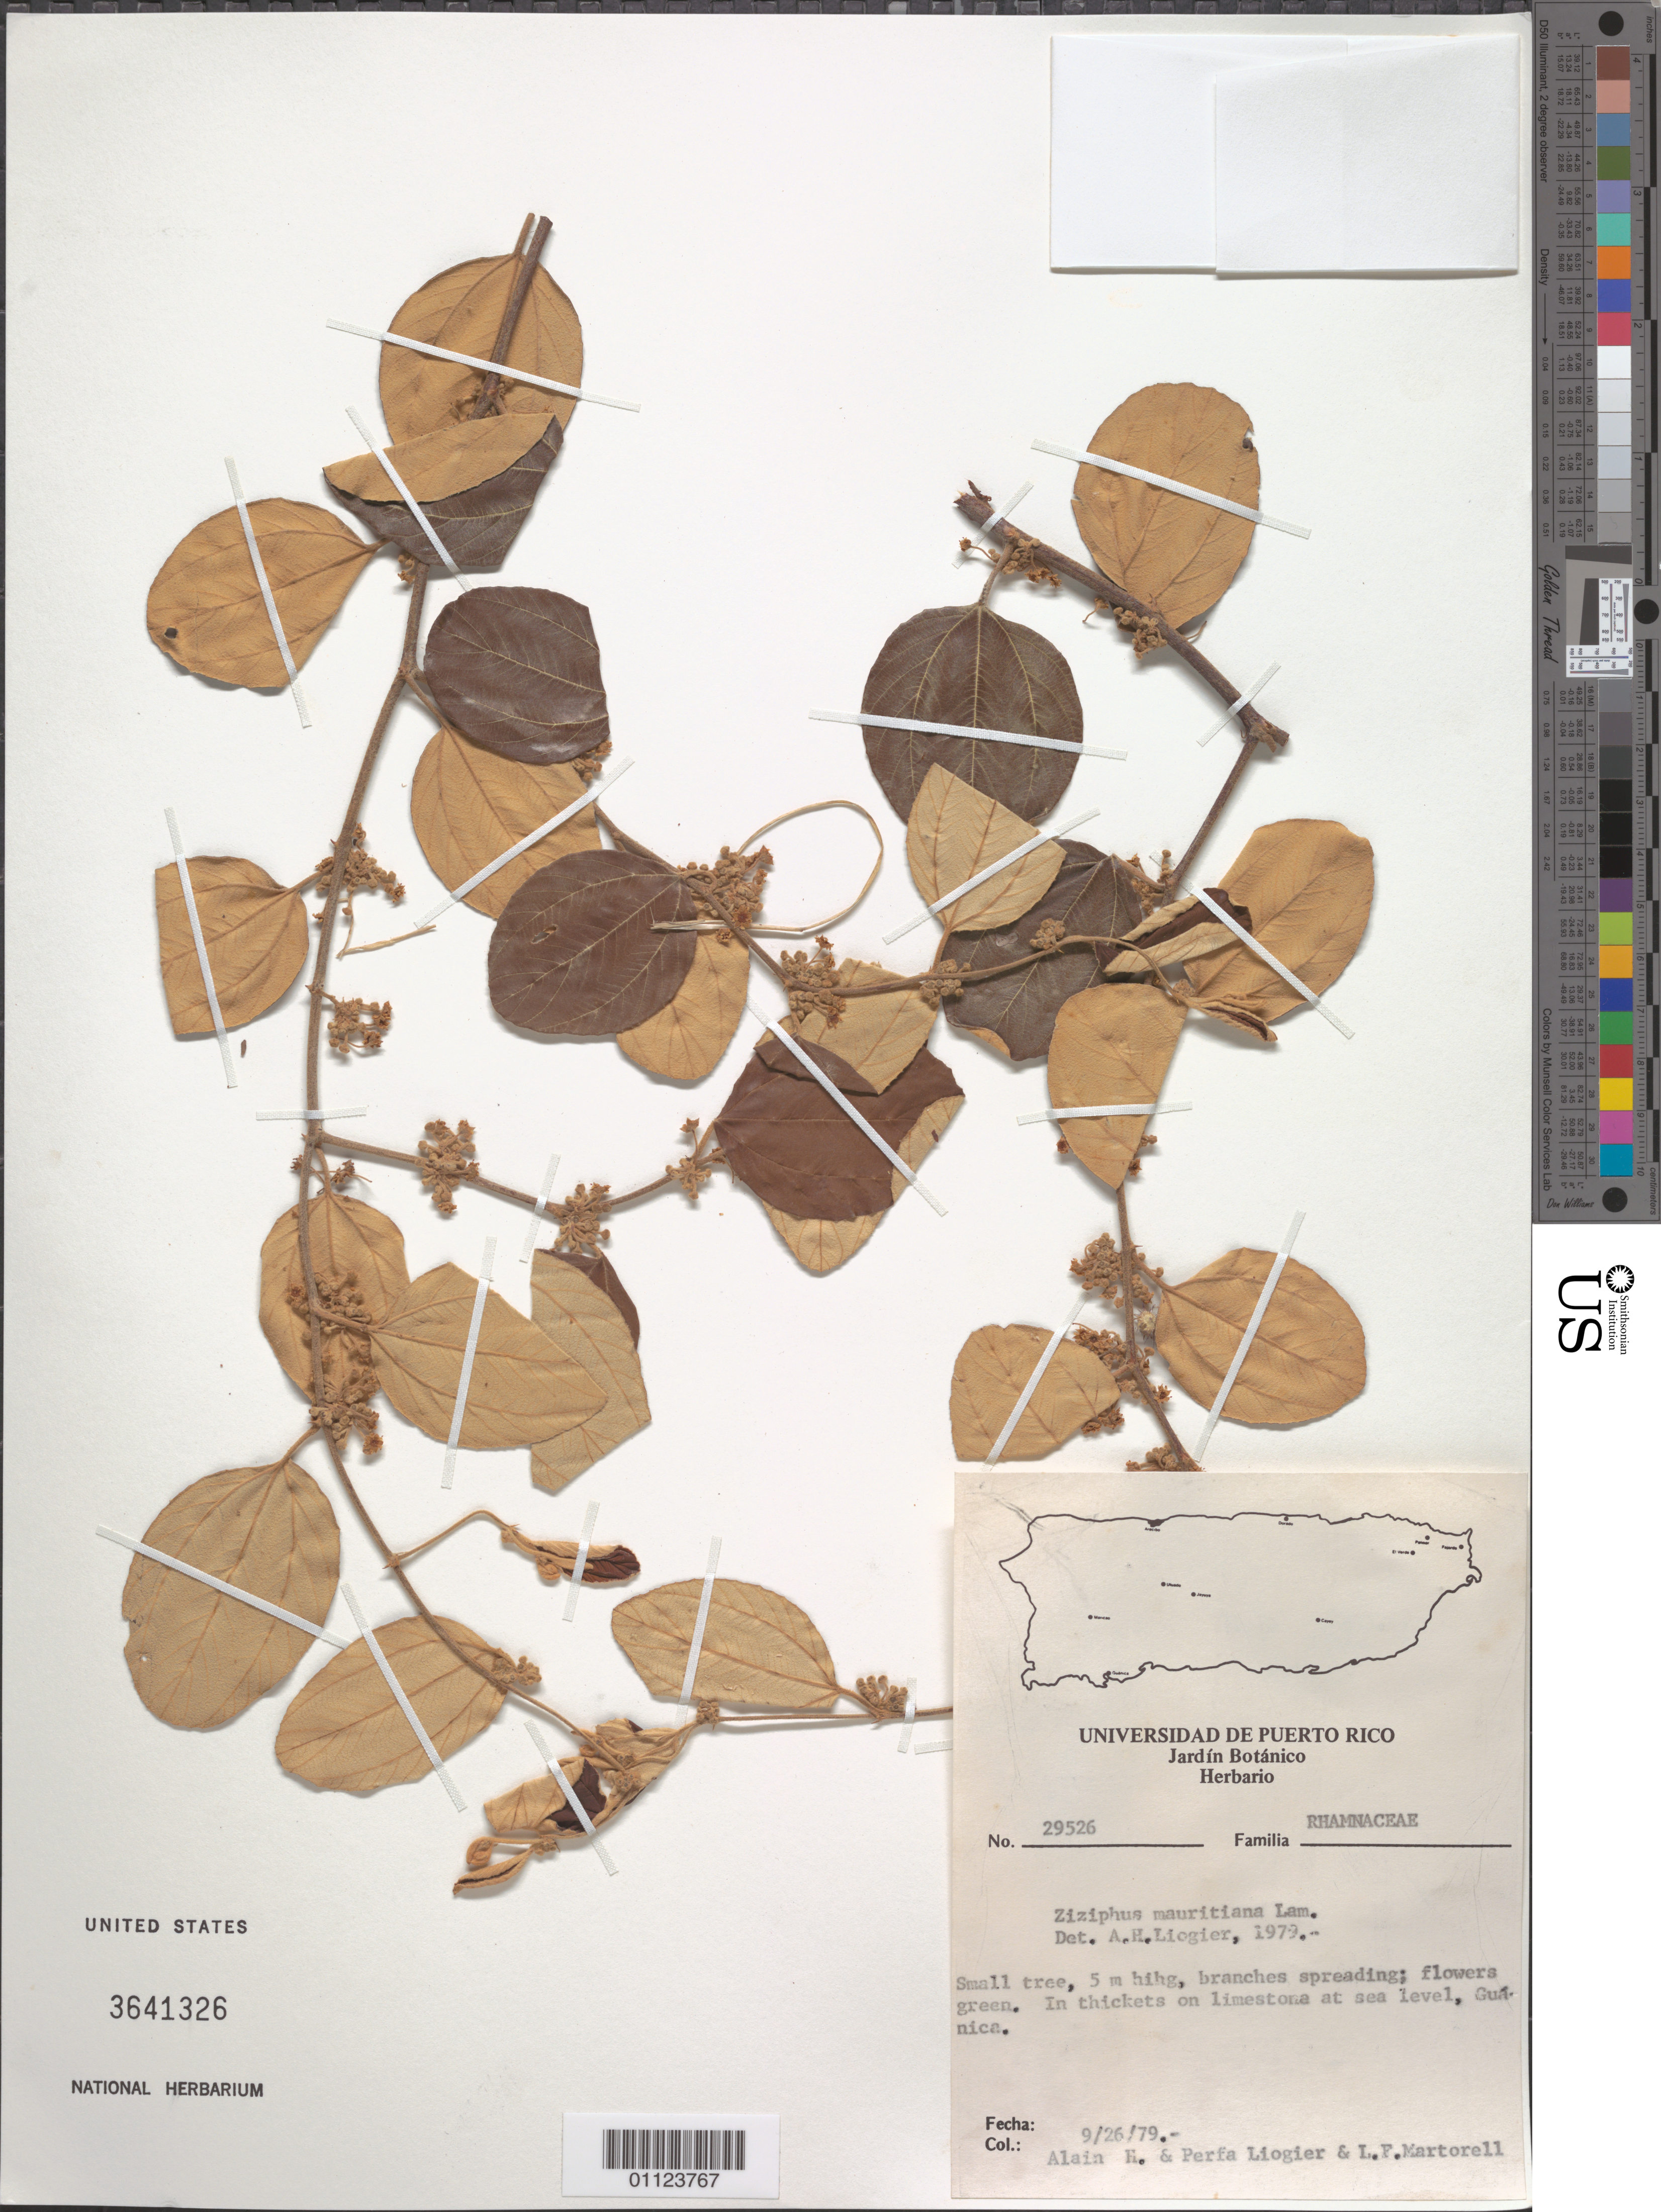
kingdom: Plantae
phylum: Tracheophyta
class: Magnoliopsida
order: Rosales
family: Rhamnaceae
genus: Ziziphus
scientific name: Ziziphus mauritiana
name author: Lam.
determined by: Liogier, Alain H.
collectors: A. H. Liogier, M. P. Liogier & L. Martorell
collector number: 29526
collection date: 1979-09-26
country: Puerto Rico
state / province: Guánica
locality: Guánica.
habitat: In thickets on limestone.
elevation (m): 0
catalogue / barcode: US 3641326